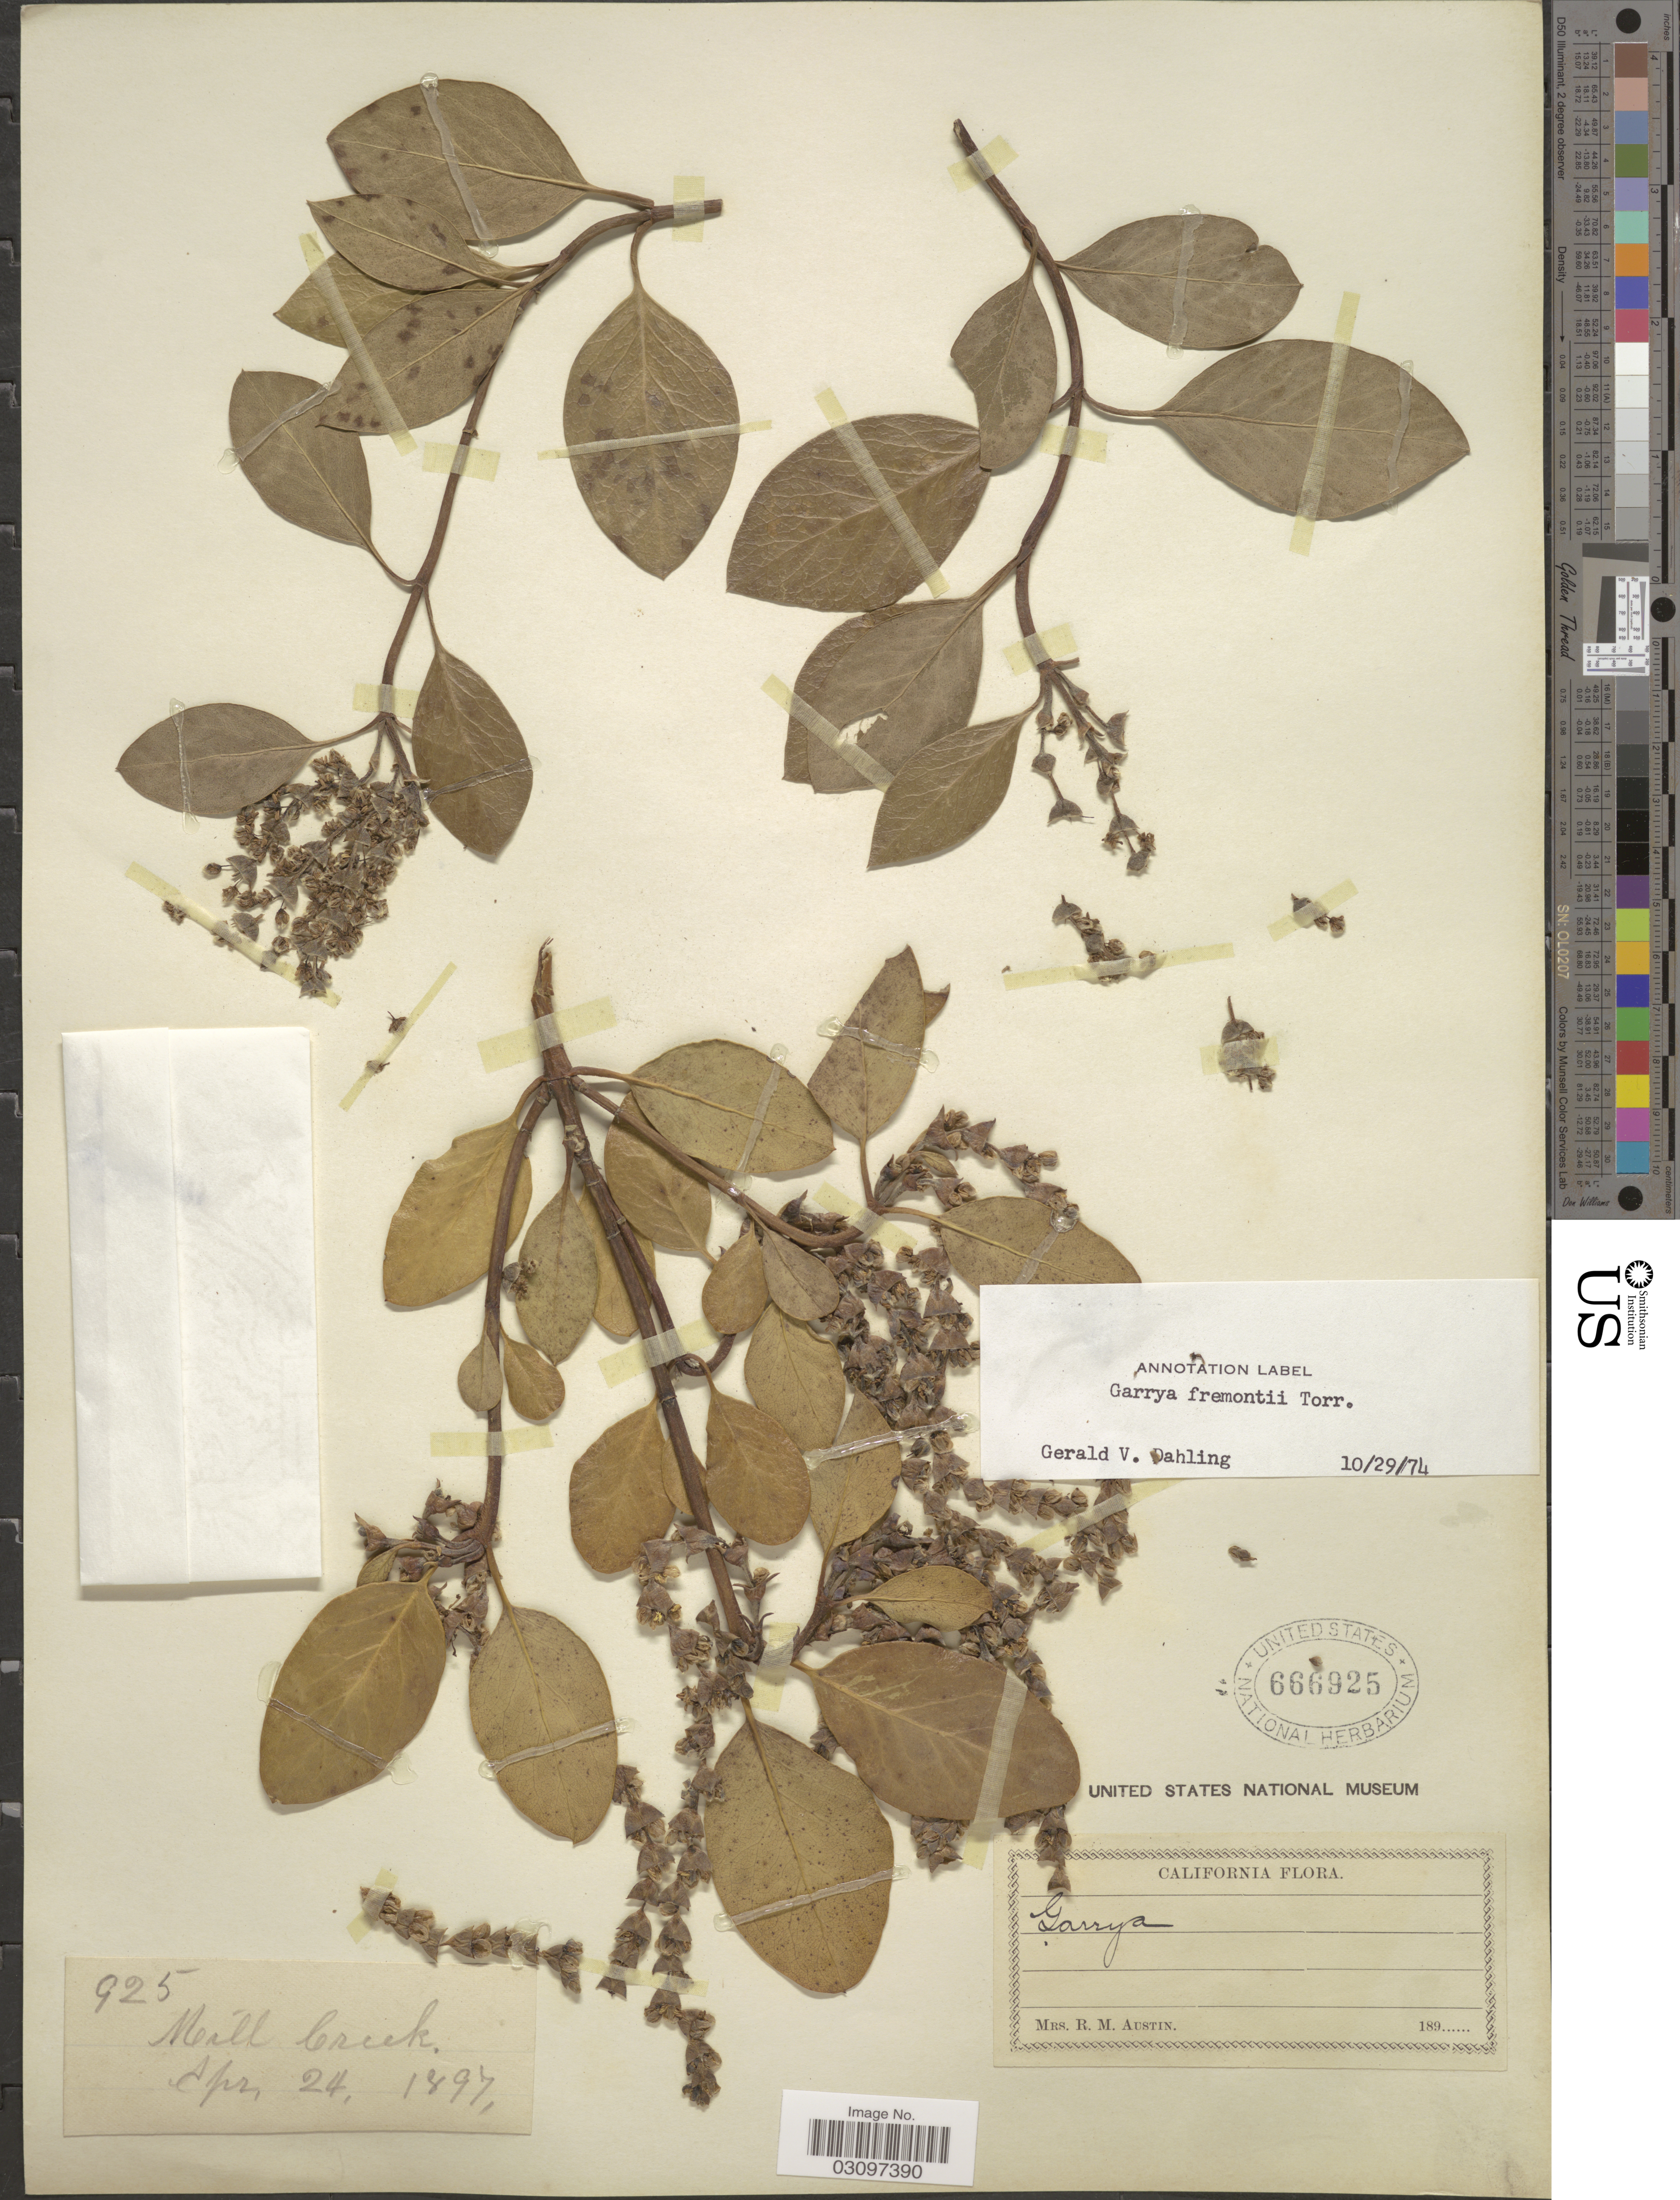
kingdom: Plantae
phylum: Tracheophyta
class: Magnoliopsida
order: Garryales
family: Garryaceae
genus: Garrya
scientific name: Garrya fremontii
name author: Torr.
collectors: R. Austin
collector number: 925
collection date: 1897-04-24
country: United States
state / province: California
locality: Mill Creek.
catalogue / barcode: US 666925